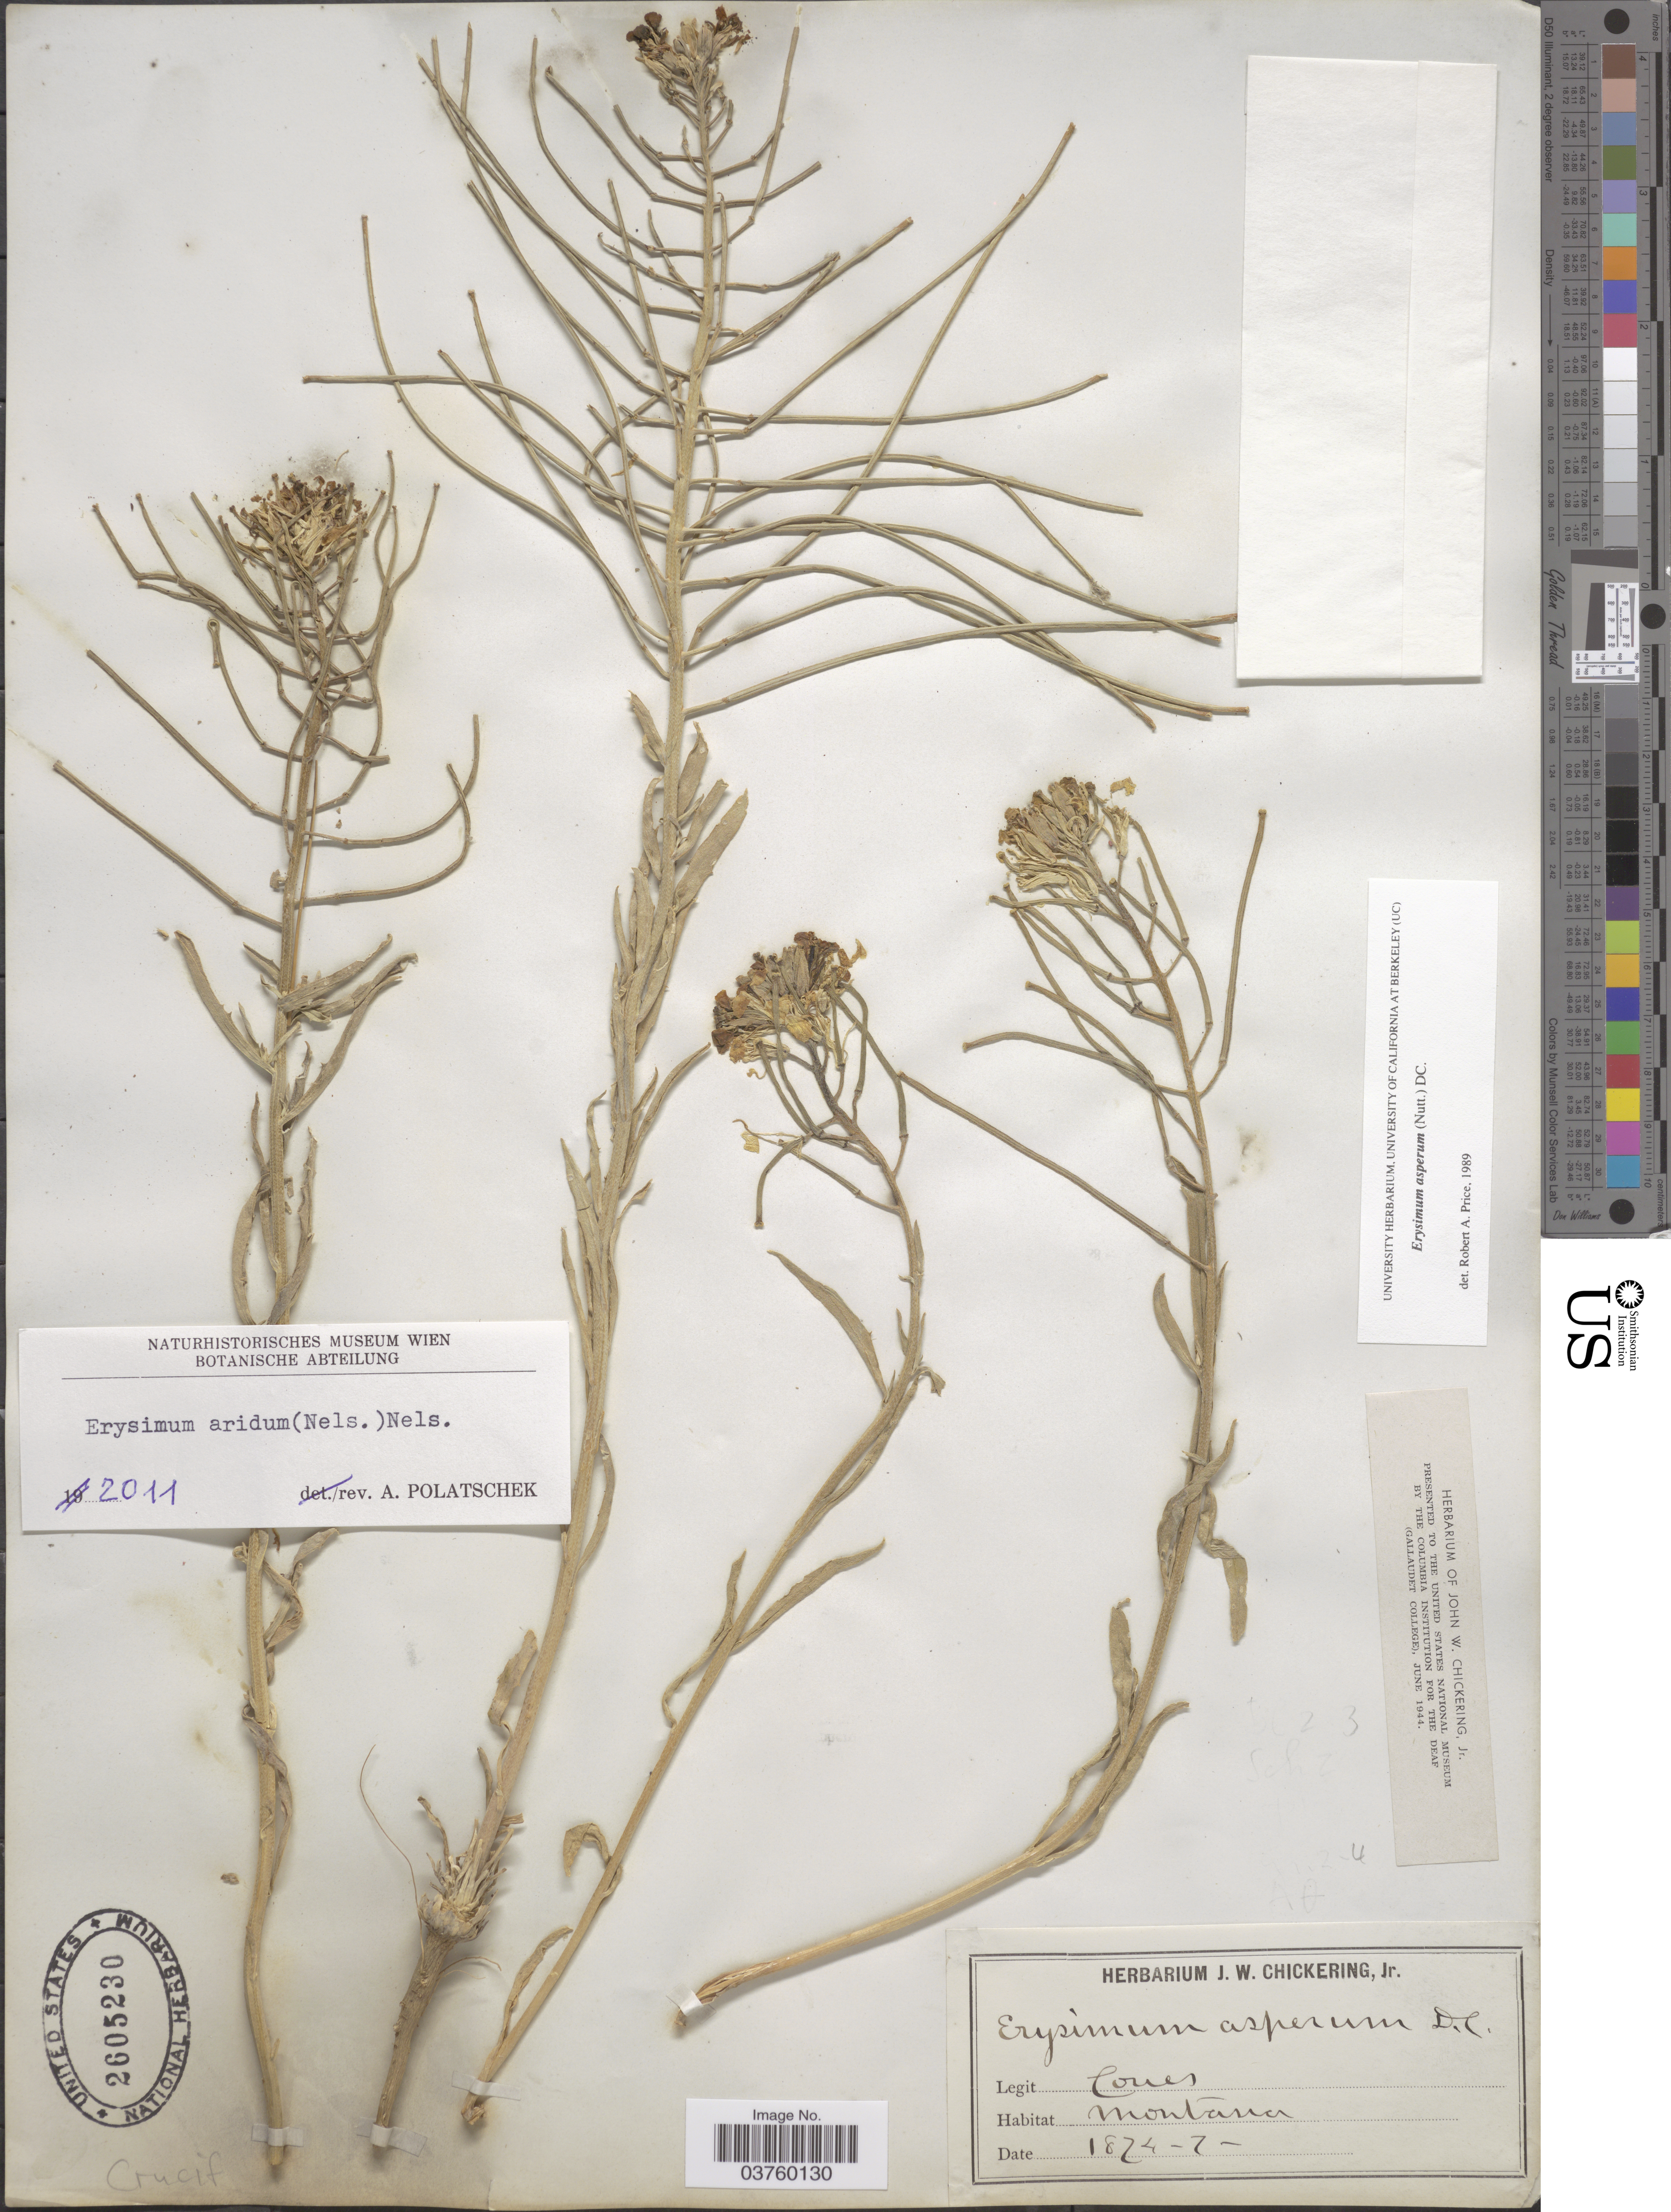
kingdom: Plantae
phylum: Tracheophyta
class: Magnoliopsida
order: Brassicales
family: Brassicaceae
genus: Erysimum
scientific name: Erysimum aridum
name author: (A. Nelson) A. Nelson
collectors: Cones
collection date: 1874-07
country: United States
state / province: Montana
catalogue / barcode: US 2605230